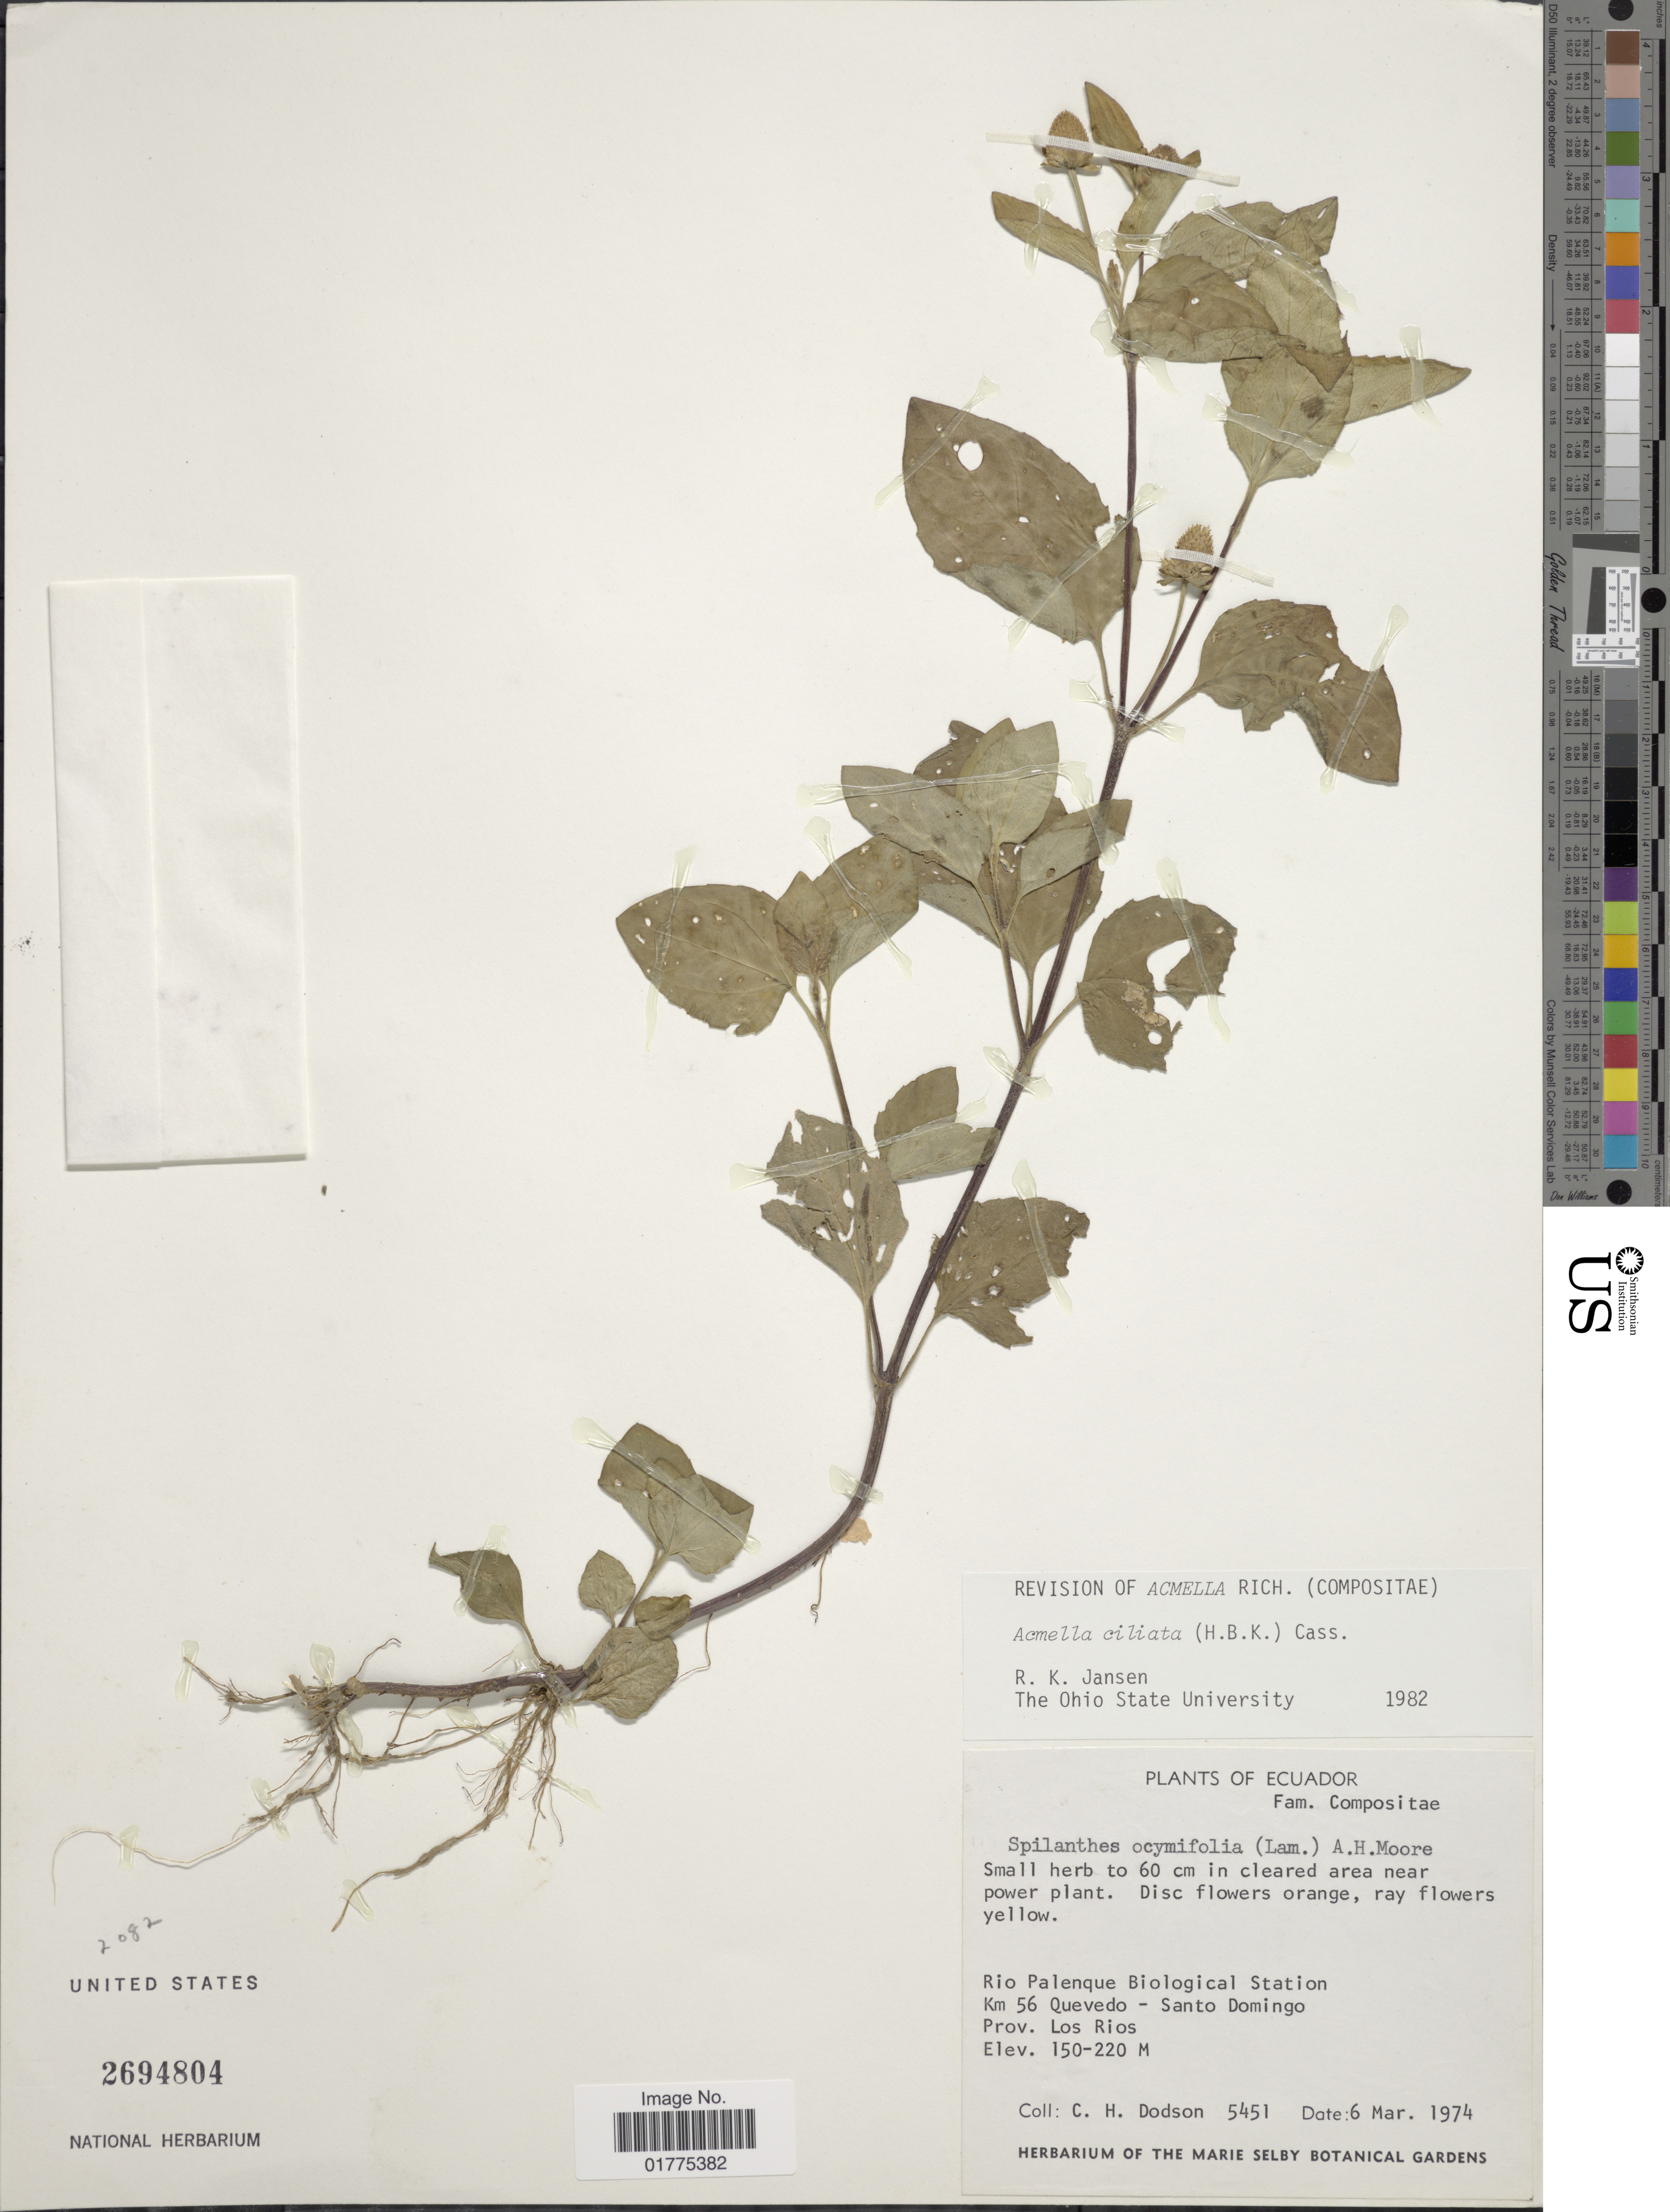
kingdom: Plantae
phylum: Tracheophyta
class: Magnoliopsida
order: Asterales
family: Asteraceae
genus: Acmella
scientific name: Acmella ciliata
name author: (Kunth) Cass.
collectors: C. H. Dodson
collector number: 5451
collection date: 1974-03-06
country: Ecuador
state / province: Los Ríos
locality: Rio Palenque Biological Station, Km 56 Quevedo, Santo Domingo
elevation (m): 150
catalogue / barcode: US 2694804